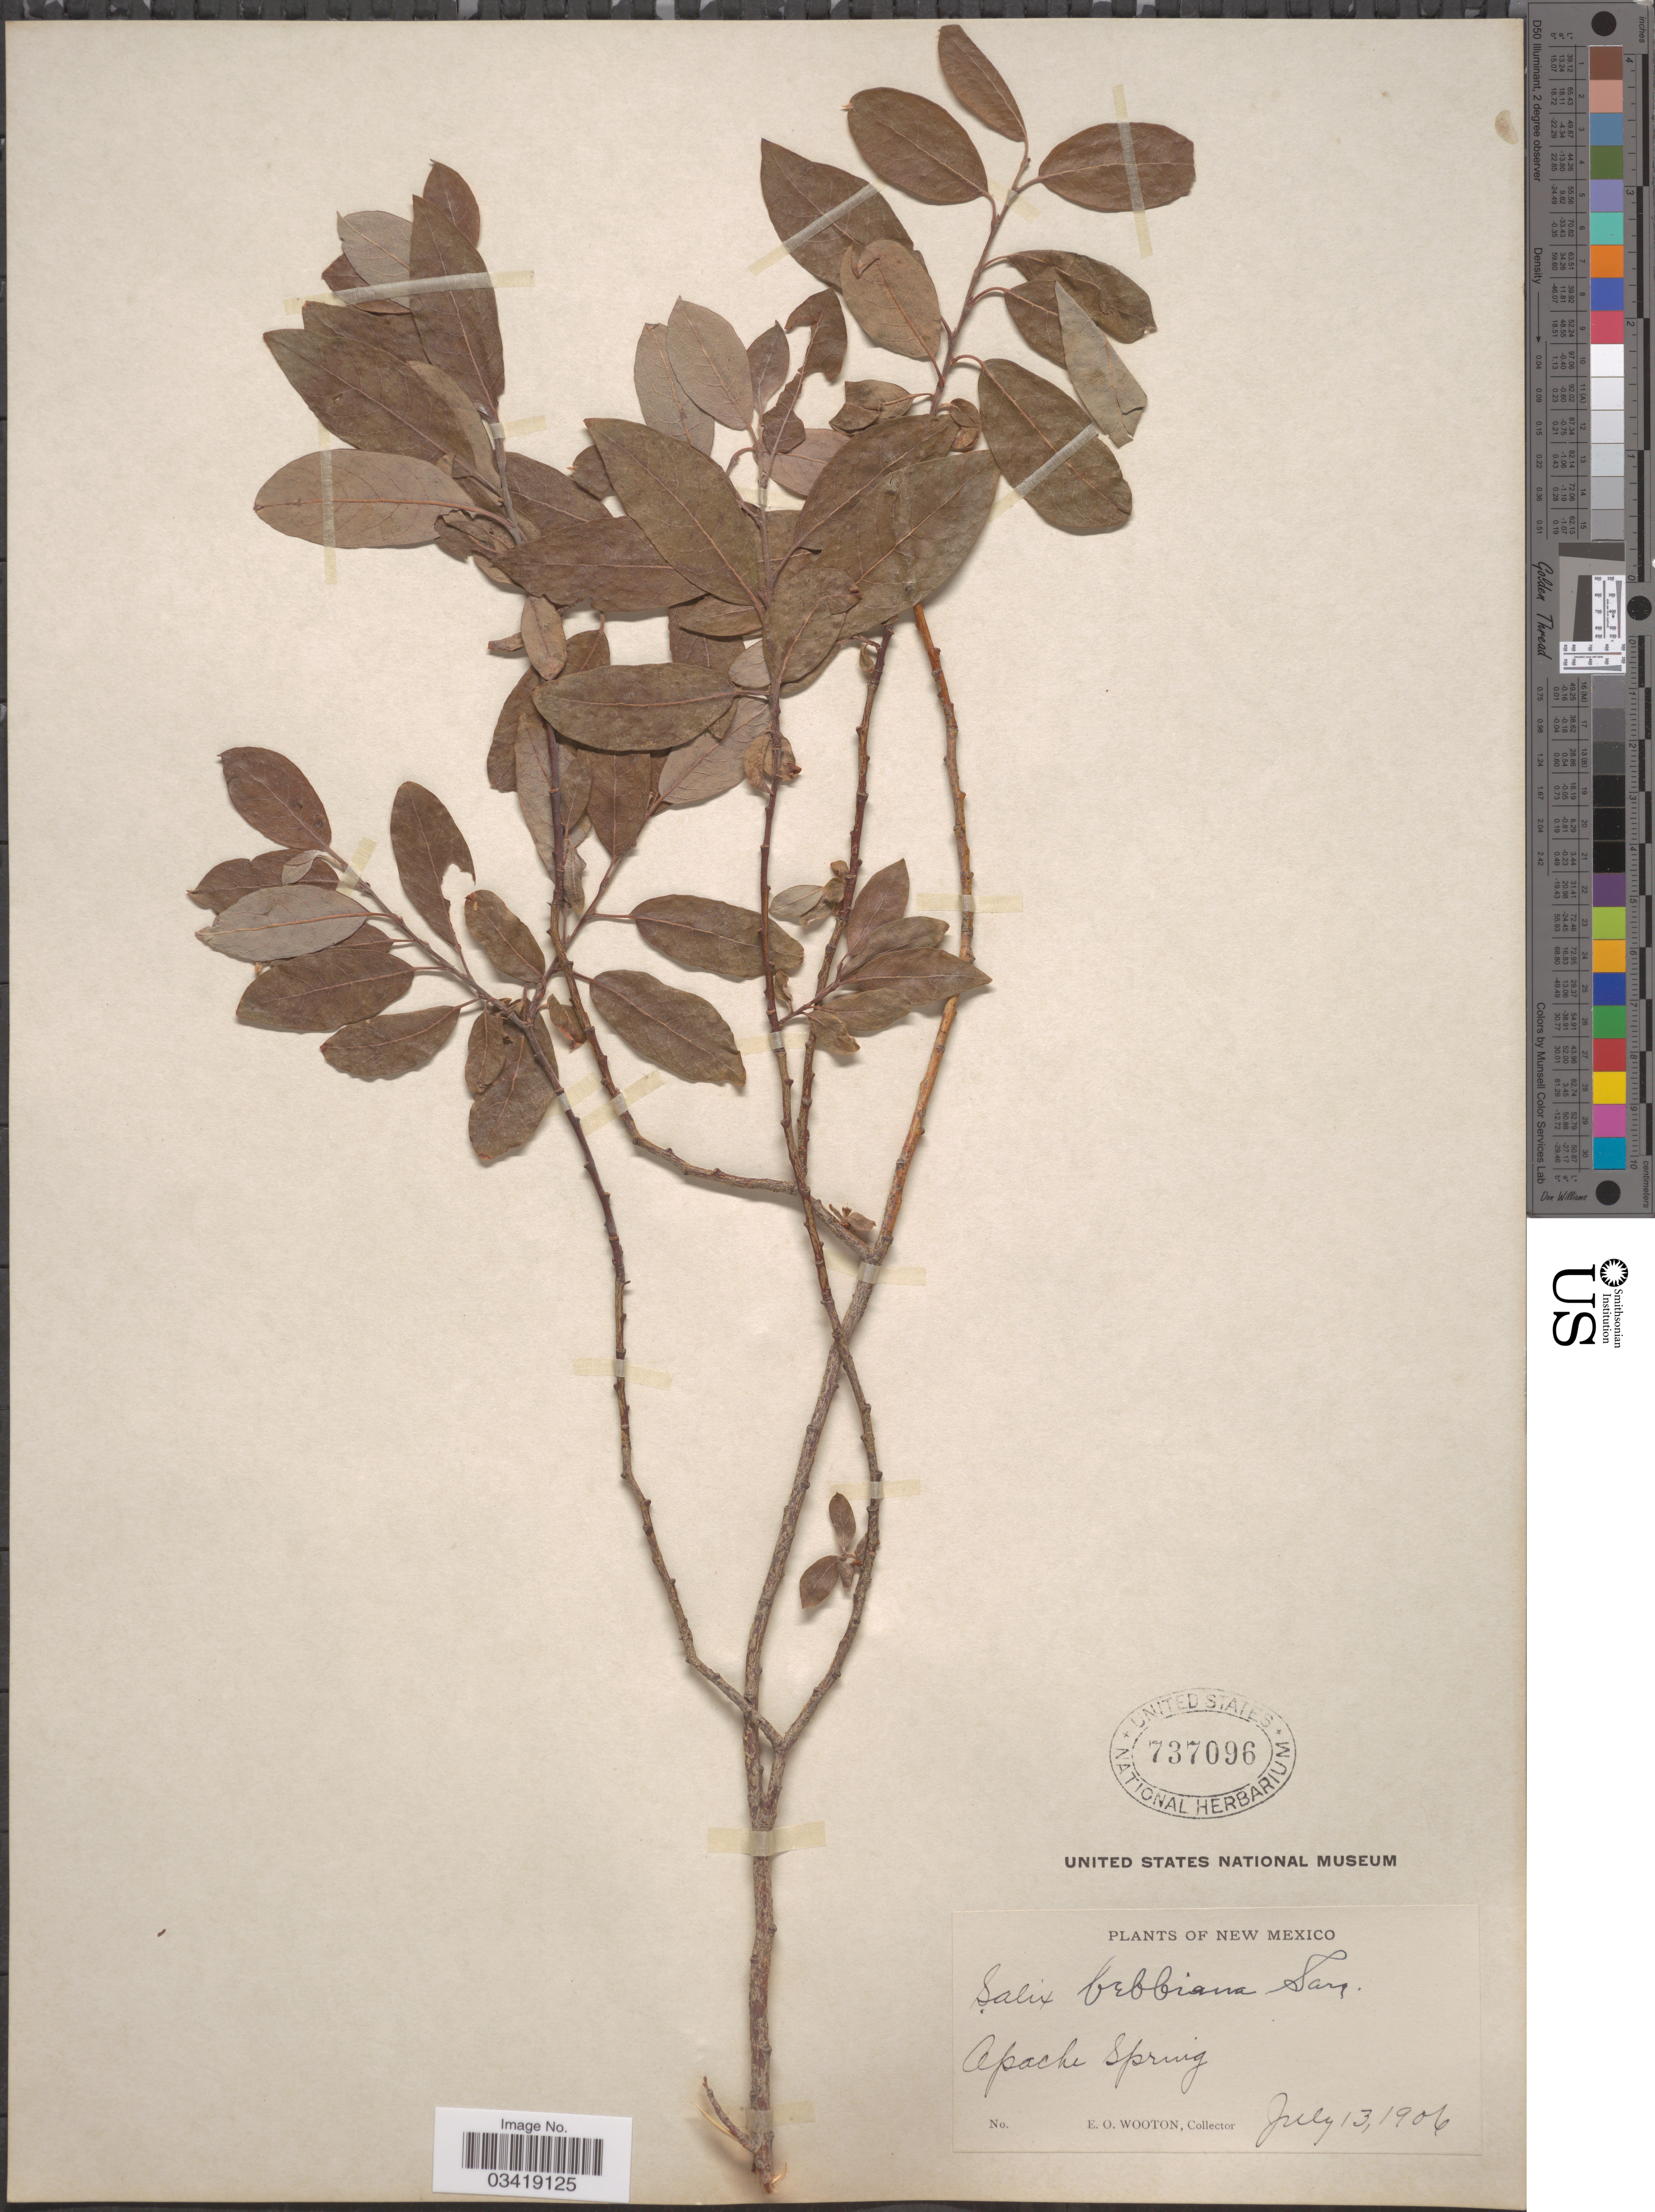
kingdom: Plantae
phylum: Tracheophyta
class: Magnoliopsida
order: Malpighiales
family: Salicaceae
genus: Salix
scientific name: Salix bebbiana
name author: Sarg.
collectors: E. O. Wooton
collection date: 1906-07-13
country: United States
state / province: New Mexico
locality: Apache Spring.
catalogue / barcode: US 737096